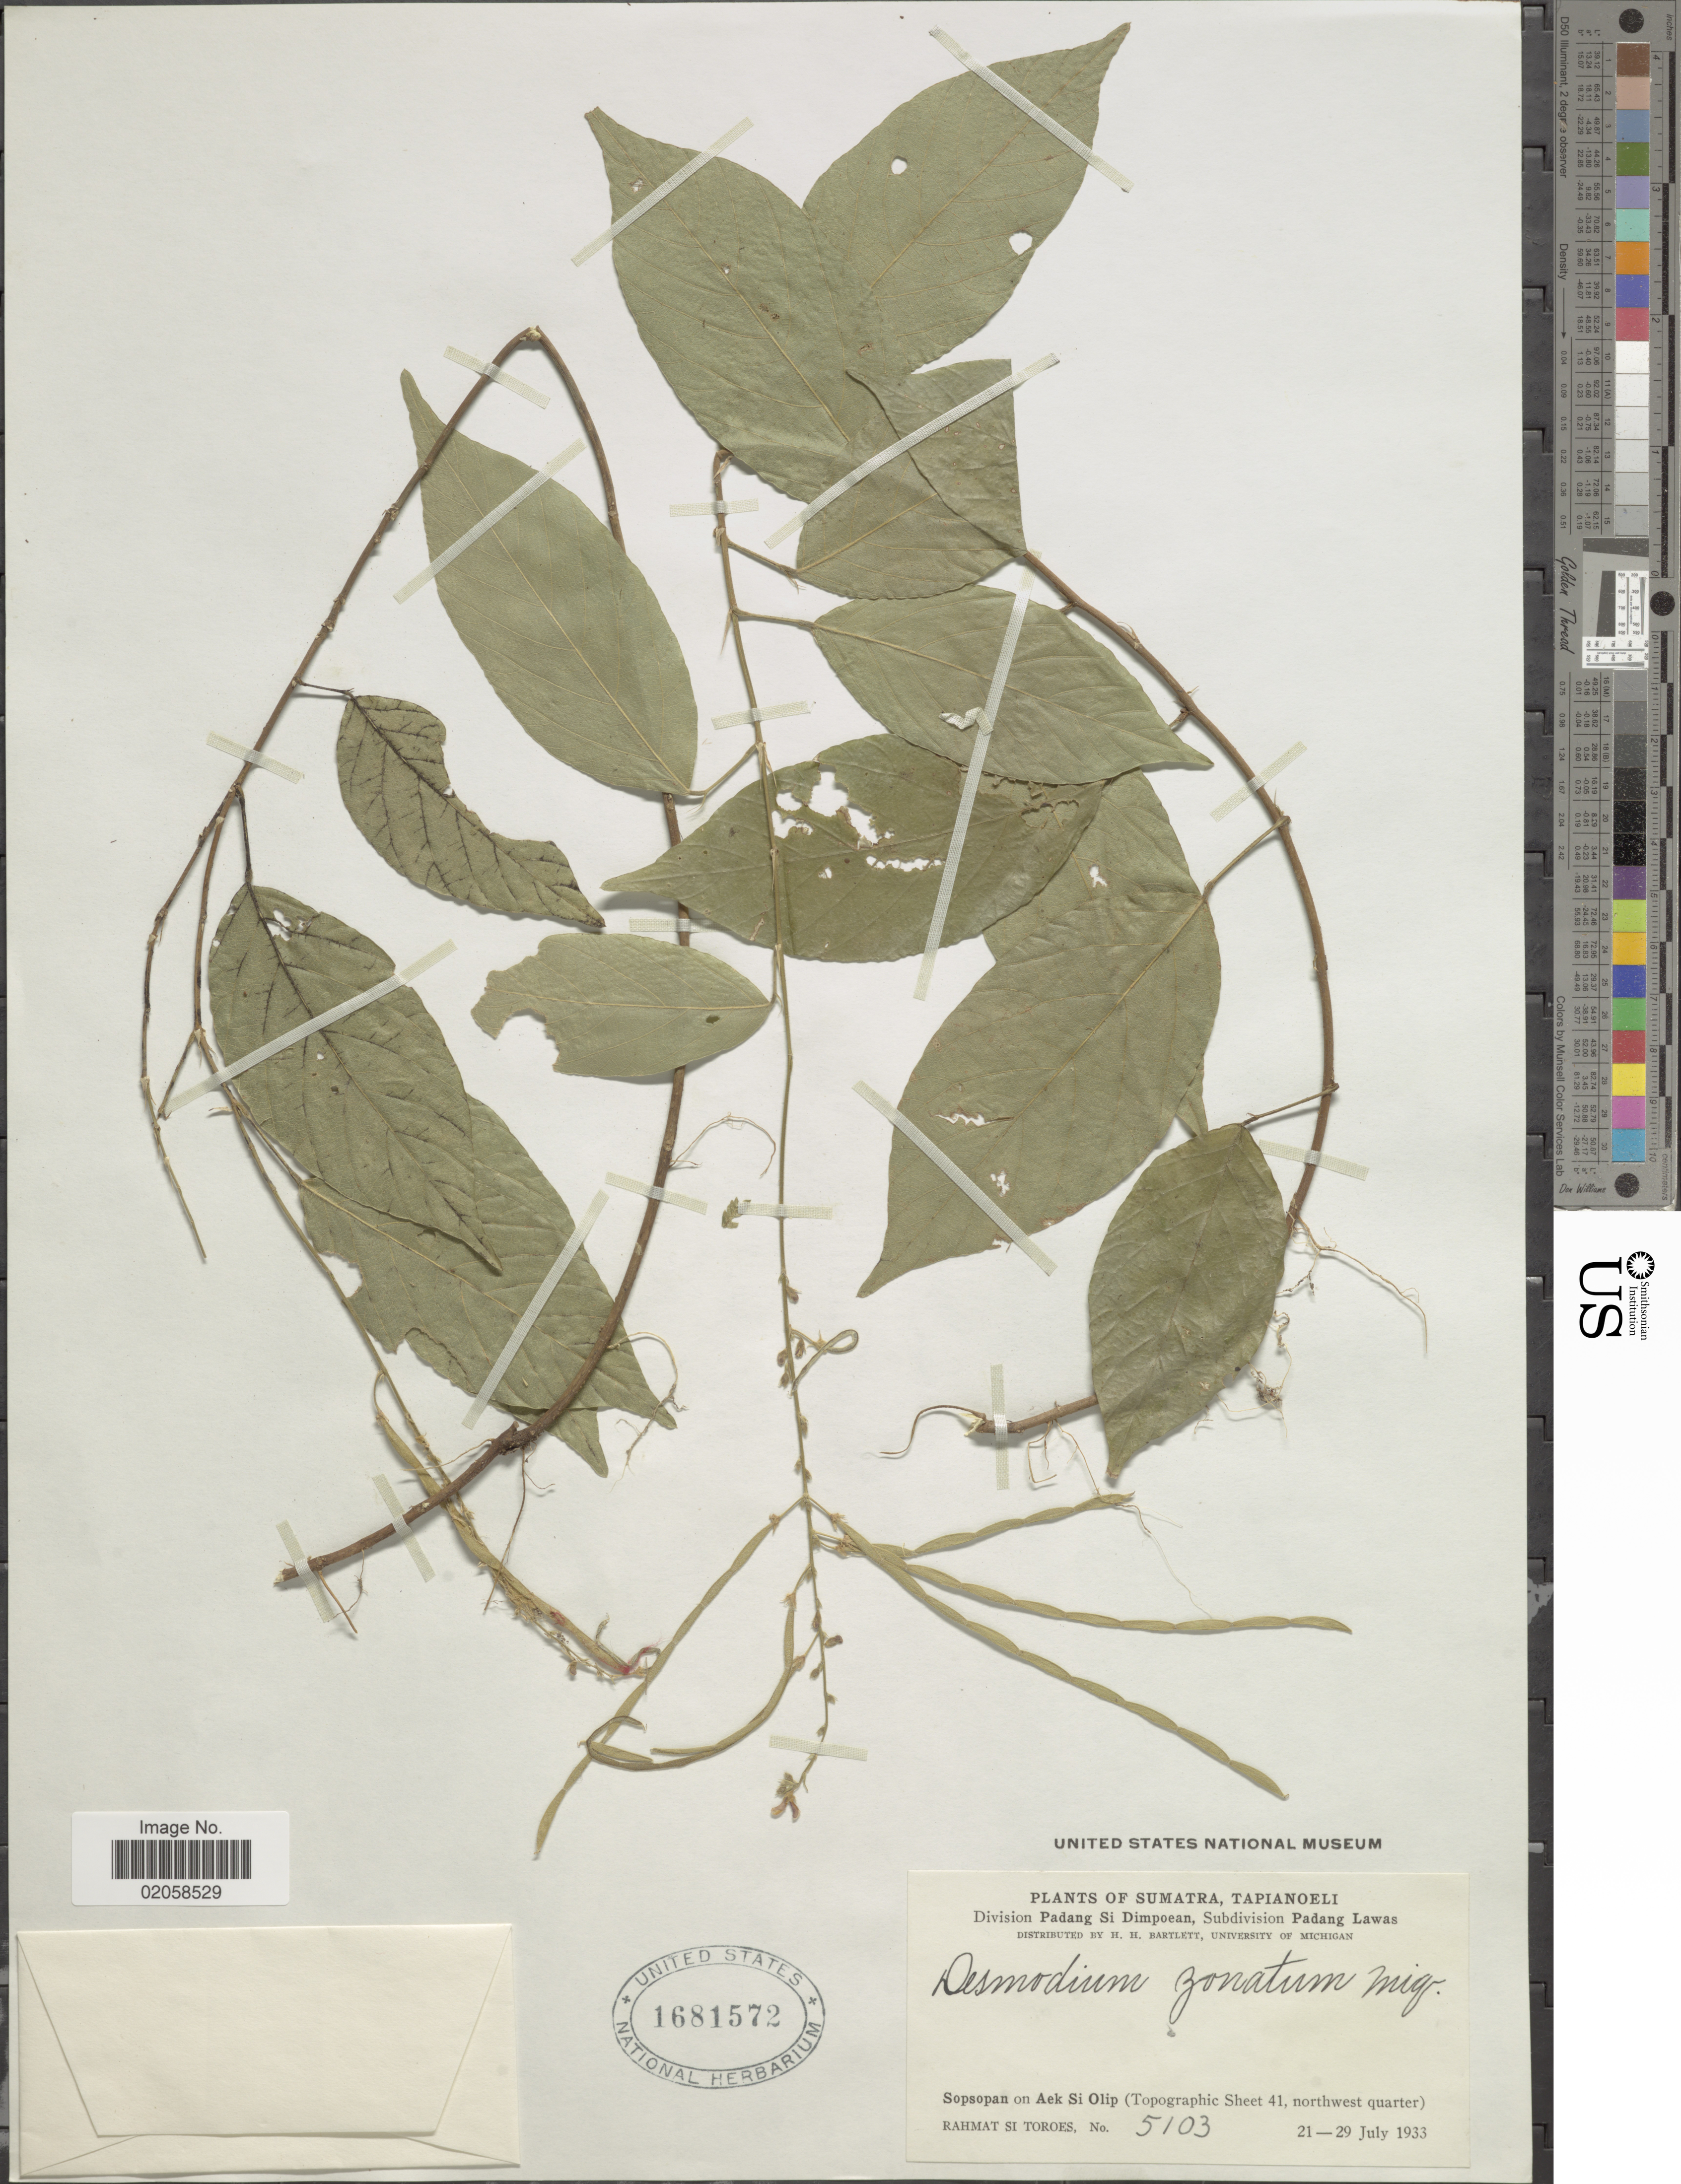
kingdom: Plantae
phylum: Tracheophyta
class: Magnoliopsida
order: Fabales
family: Fabaceae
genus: Sohmaea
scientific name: Sohmaea zonata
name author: (Miq.) H. Ohashi & K. Ohashi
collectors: Rahmat Si Boeea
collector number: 5103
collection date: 1933-07-21/1933-07-29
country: Indonesia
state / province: Sumatra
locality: Tapianoeli, Sopsopan on Aek Si Olip (Topographic Sheet 41, northwest quarter).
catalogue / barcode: US 1681572